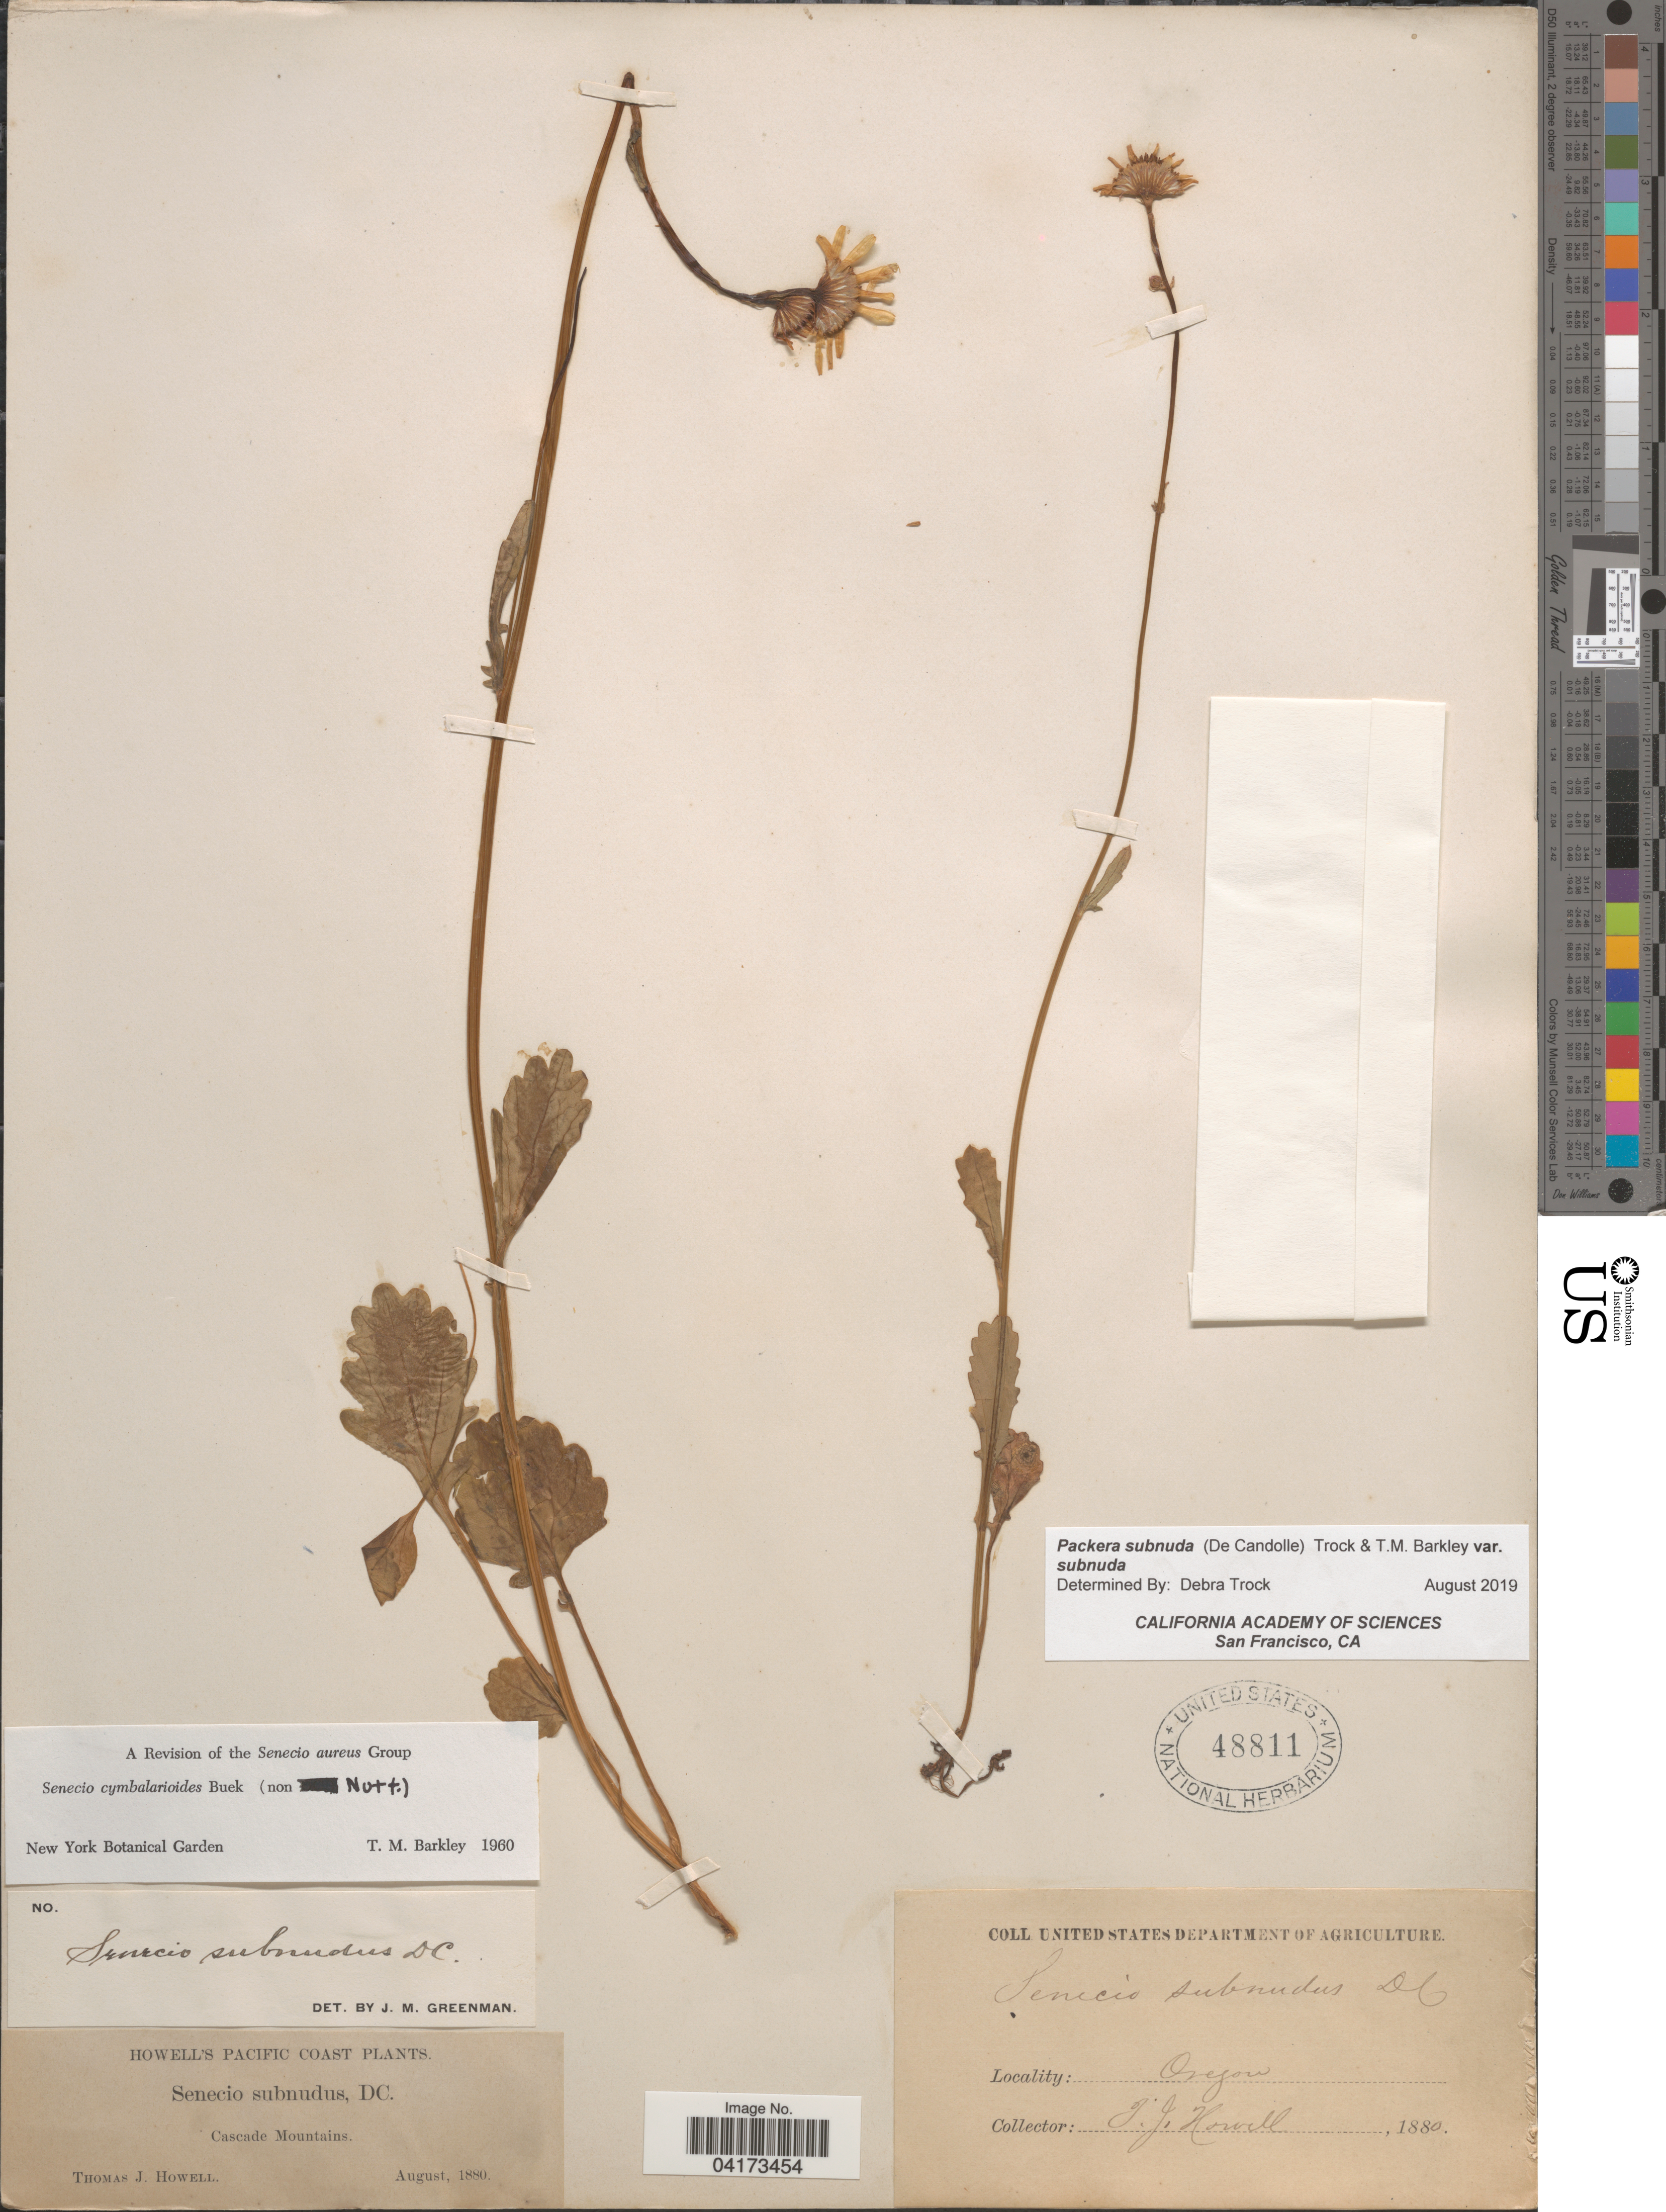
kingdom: Plantae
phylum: Tracheophyta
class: Magnoliopsida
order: Asterales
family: Asteraceae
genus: Packera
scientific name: Packera subnuda var. subnuda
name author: (DC.) Trock & T.M. Barkley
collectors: T. J. Howell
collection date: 1880-08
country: United States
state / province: Oregon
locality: Pacific Coast. Cascade Mountains.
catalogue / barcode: US 48811